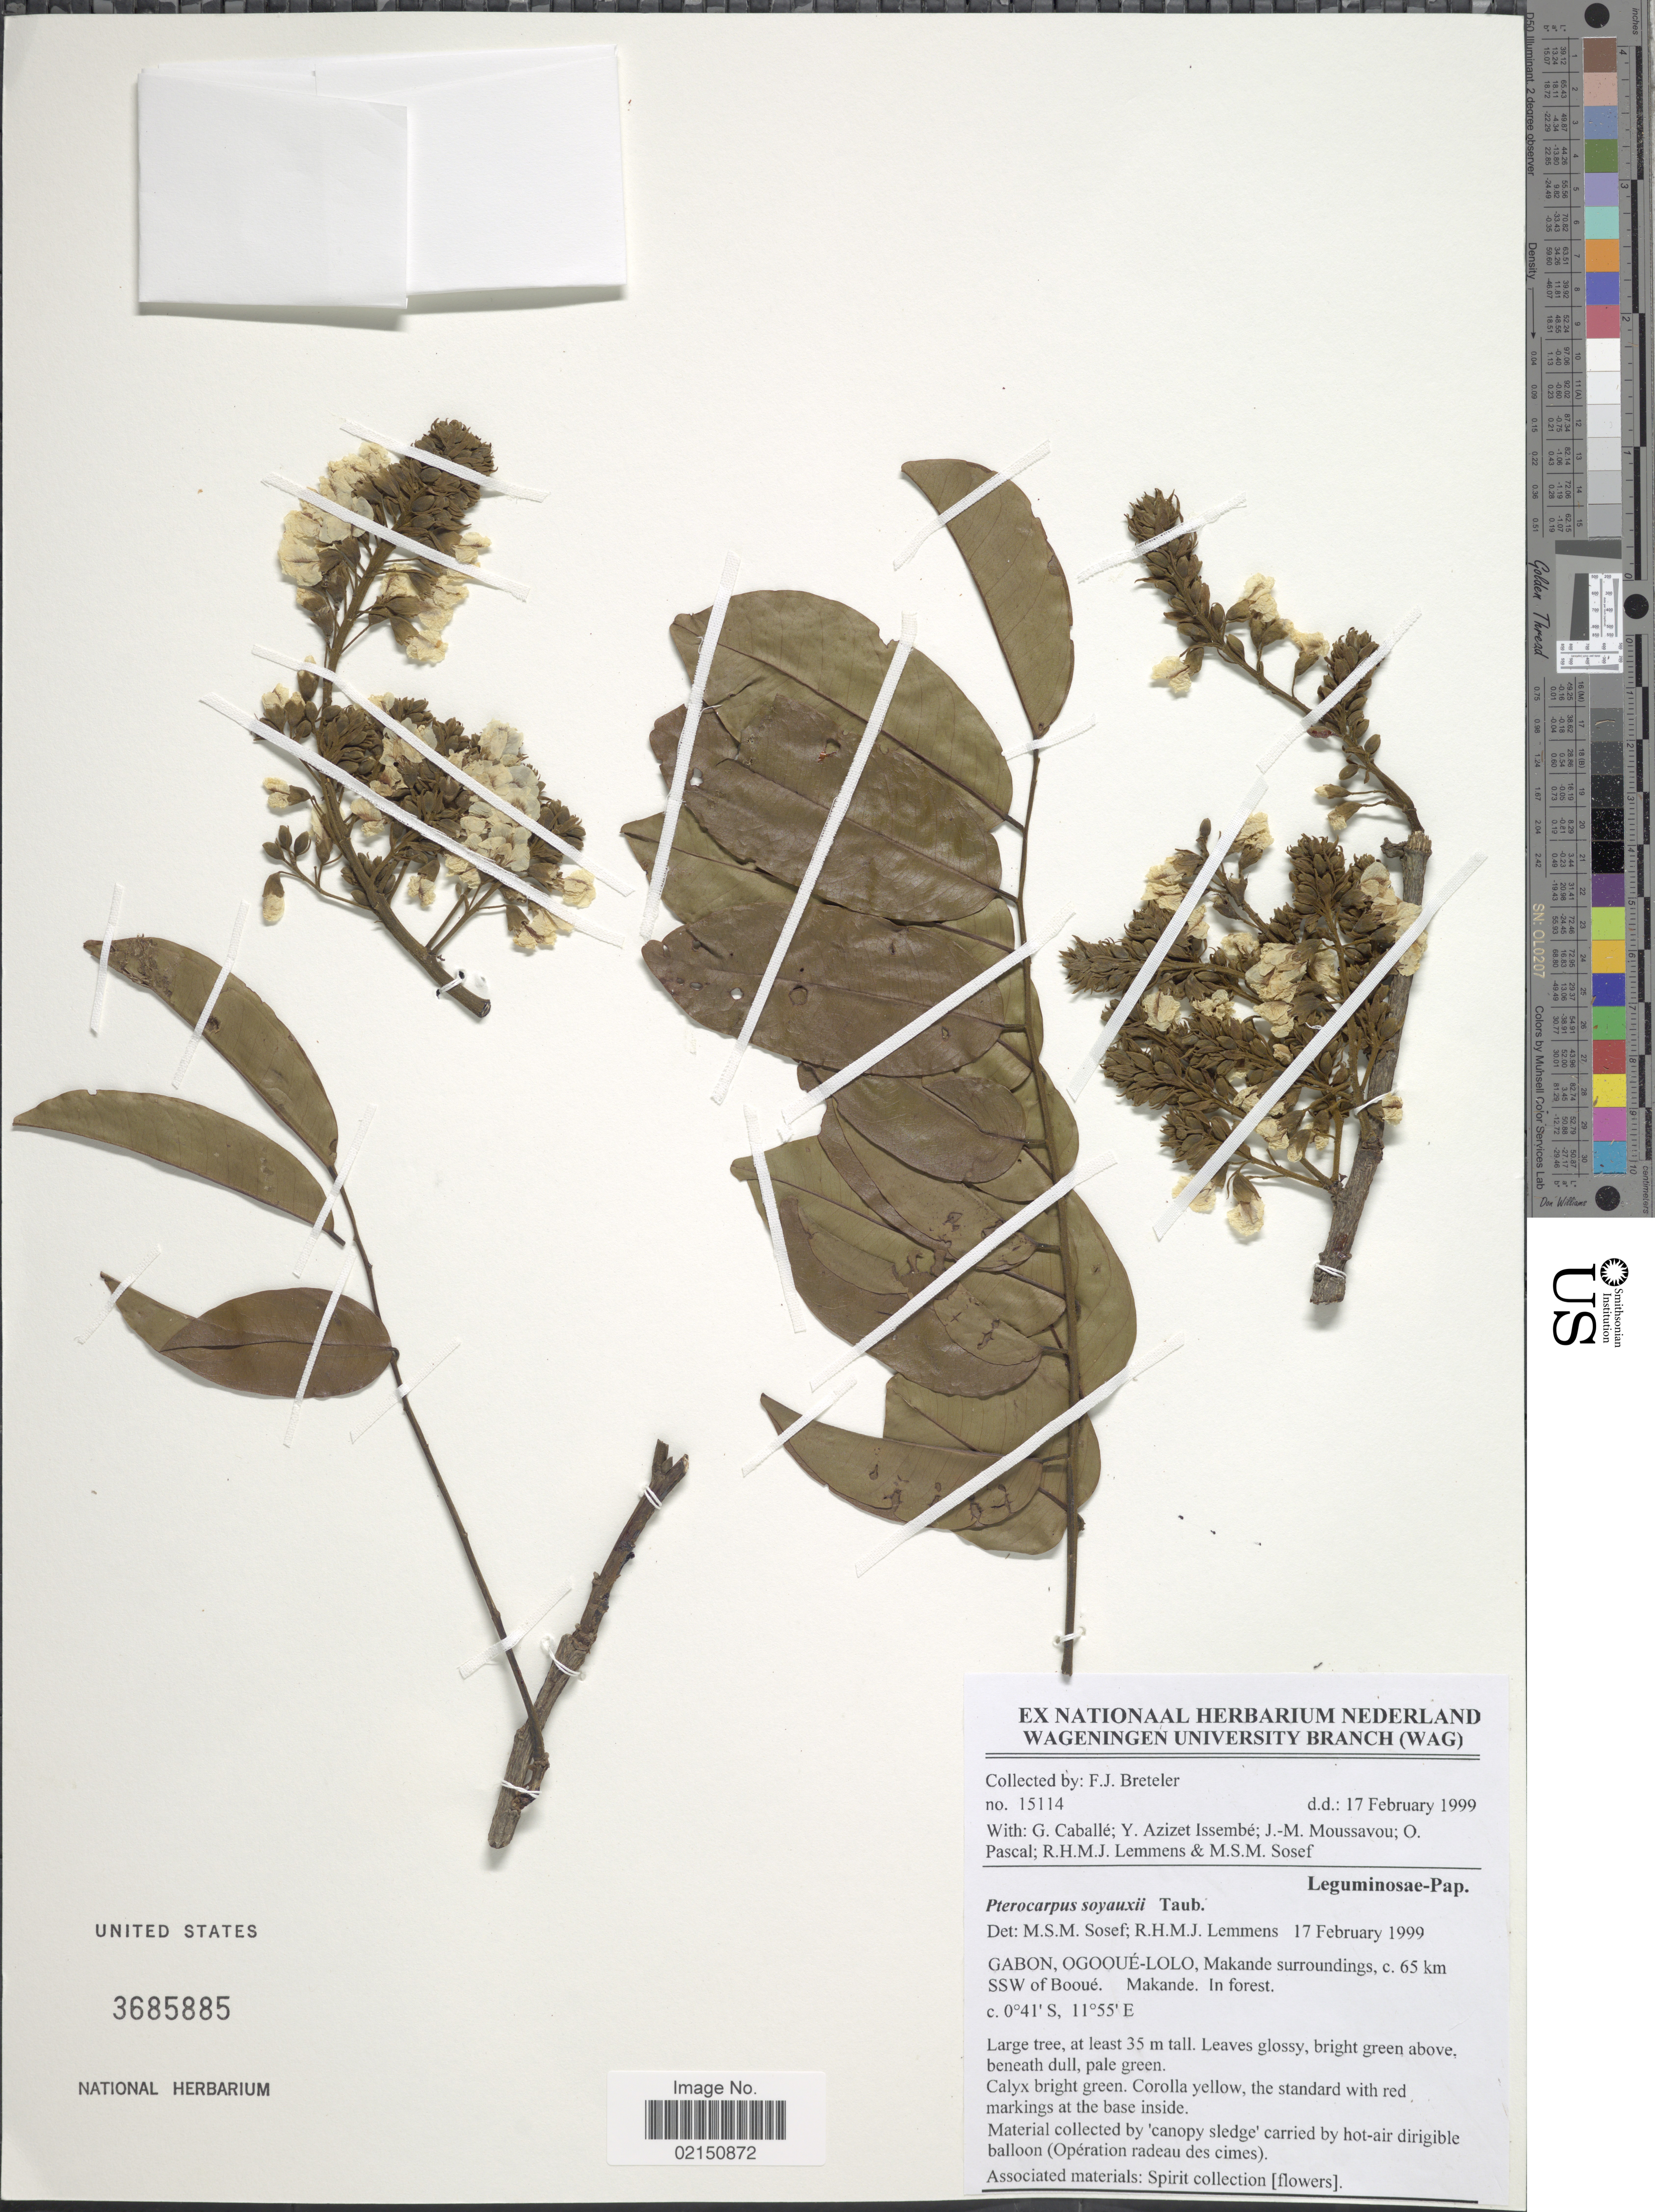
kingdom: Plantae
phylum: Tracheophyta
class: Magnoliopsida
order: Fabales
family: Fabaceae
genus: Pterocarpus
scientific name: Pterocarpus soyauxii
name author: Taub.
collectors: F. J. Breteler, G. Caballé, Y. Issembe, J. Moussavou & et al.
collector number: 15114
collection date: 1999-02-17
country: Gabon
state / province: Ogooue-Lolo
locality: Makande surroundings, c. 65 km SSW of Booué. Makande. In forest.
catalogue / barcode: US 3685885